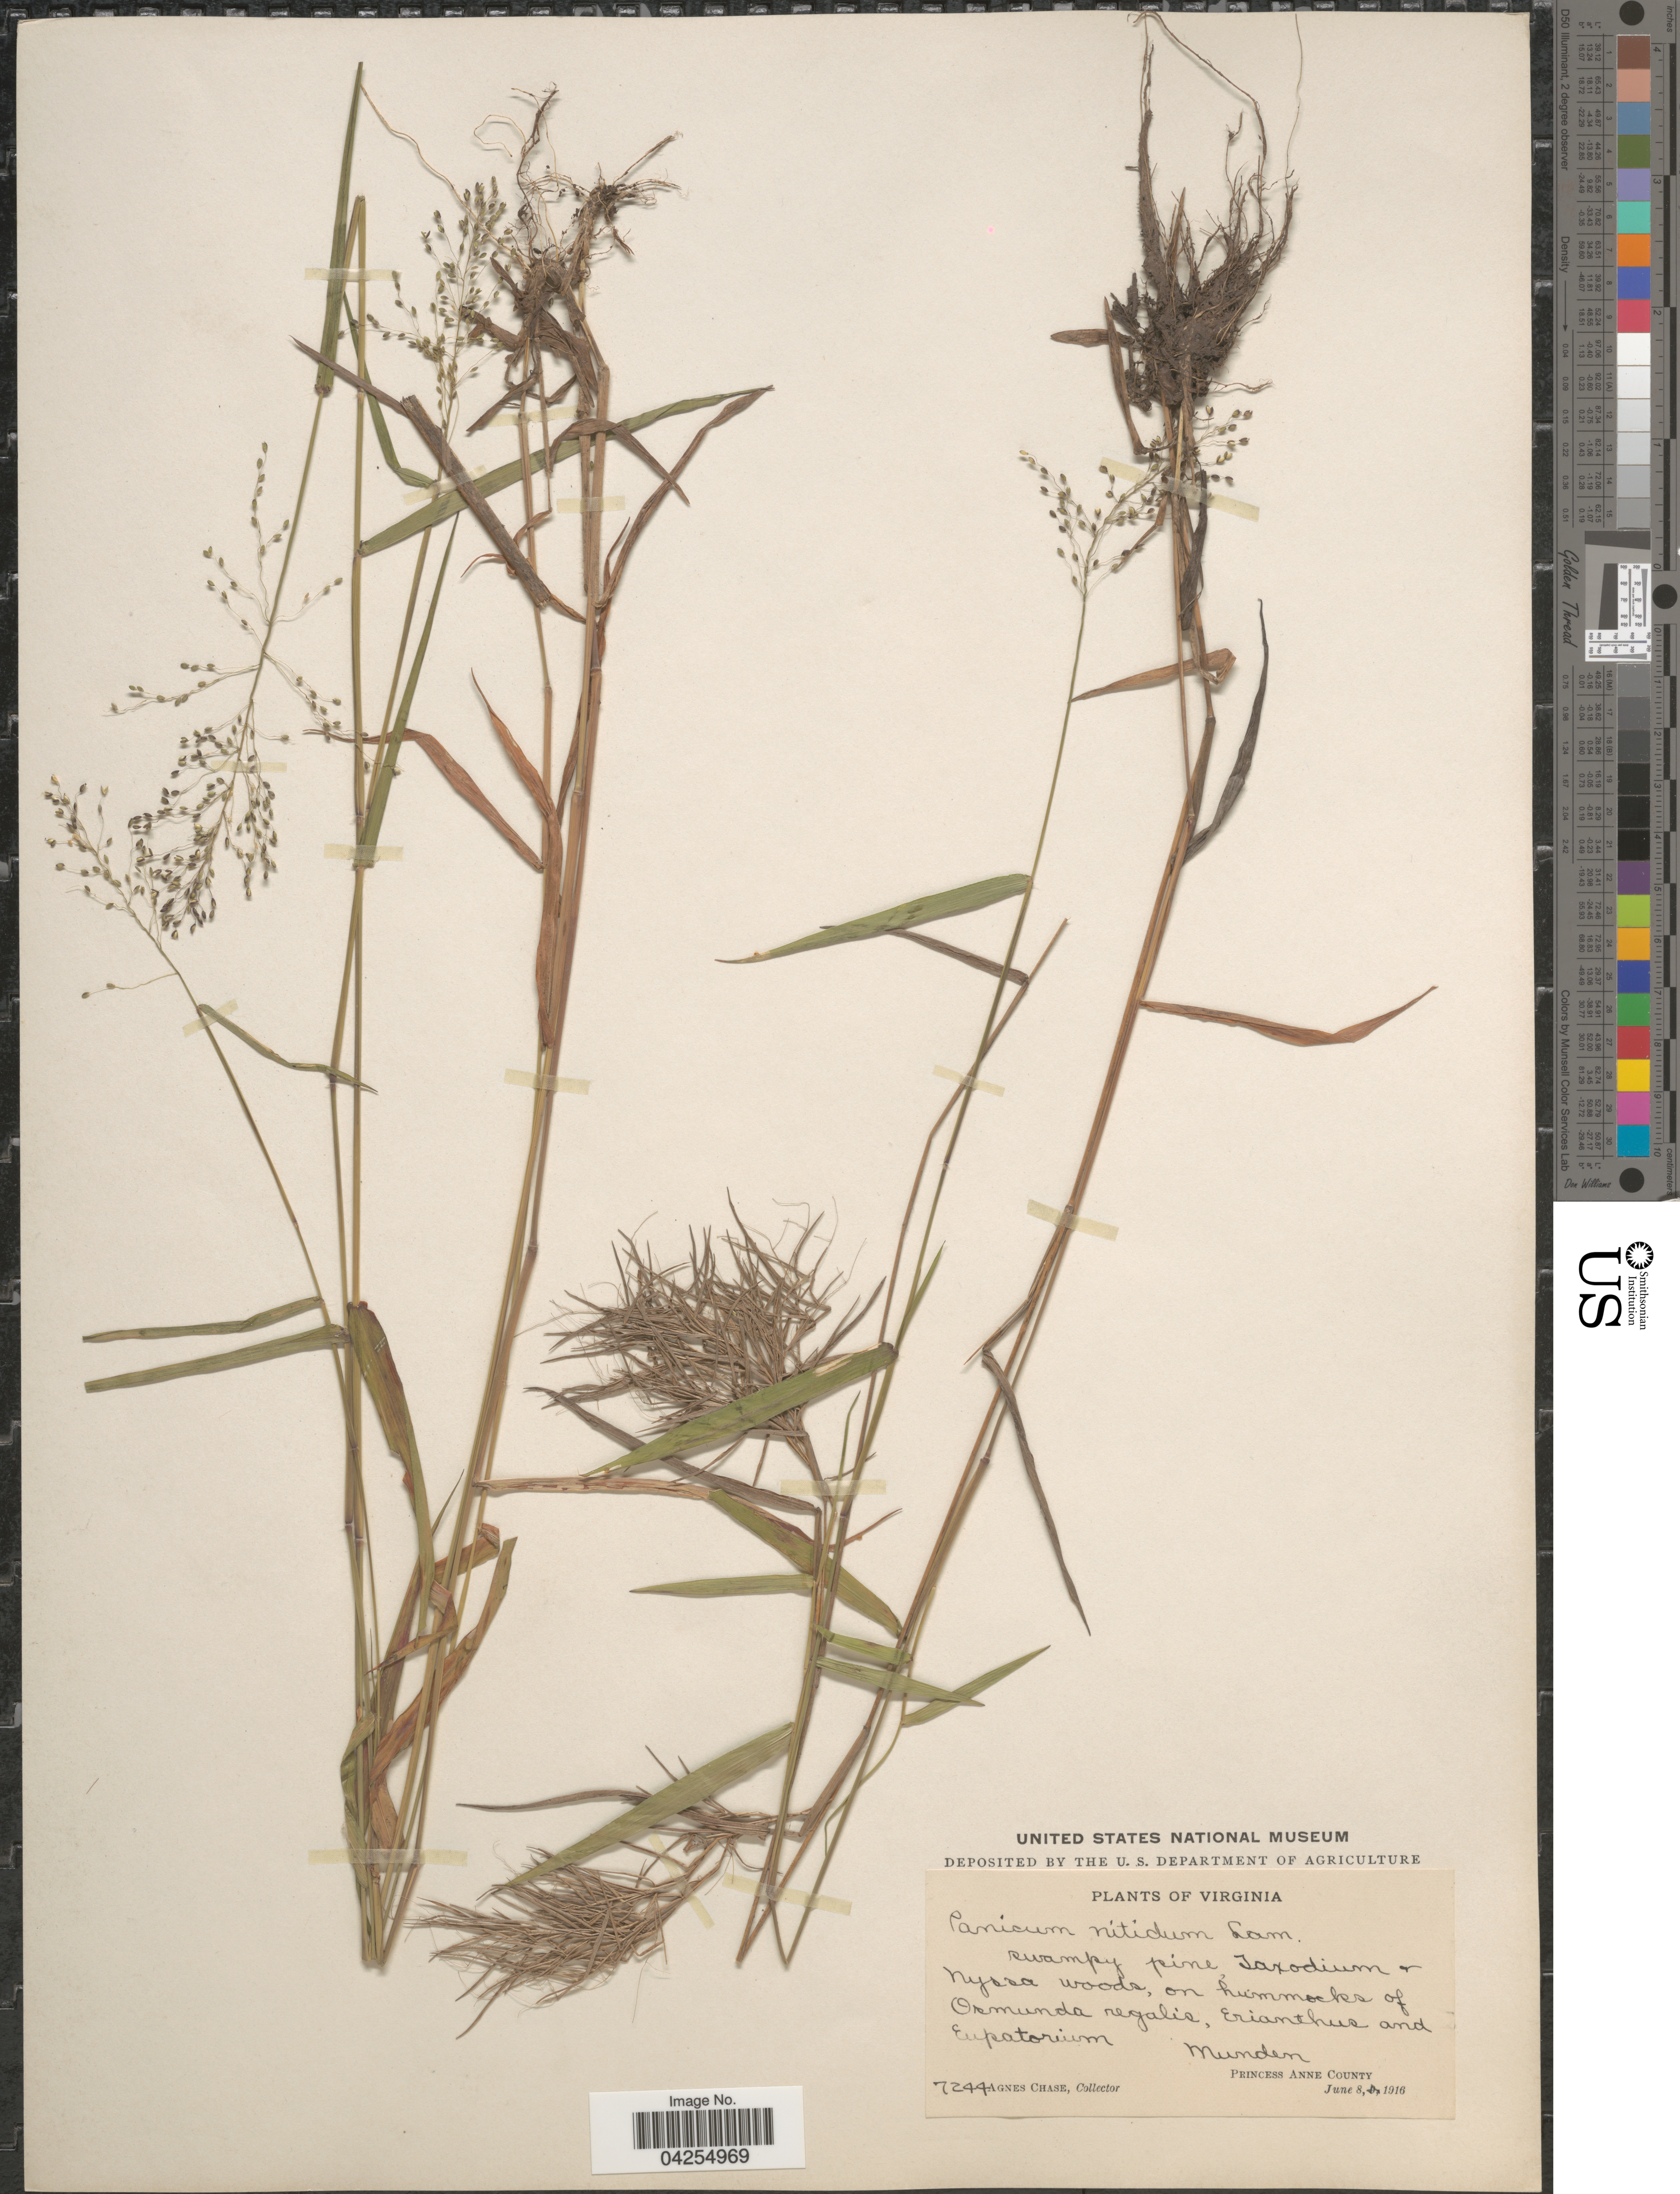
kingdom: Plantae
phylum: Tracheophyta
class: Liliopsida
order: Poales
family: Poaceae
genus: Dichanthelium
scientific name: Dichanthelium dichotomum var. dichotomum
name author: (L.) Gould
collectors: A. Chase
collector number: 7244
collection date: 1916-06-08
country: United States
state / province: Virginia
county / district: City of Virginia Beach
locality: Munden. Princess Anne (=histroic county name) County.